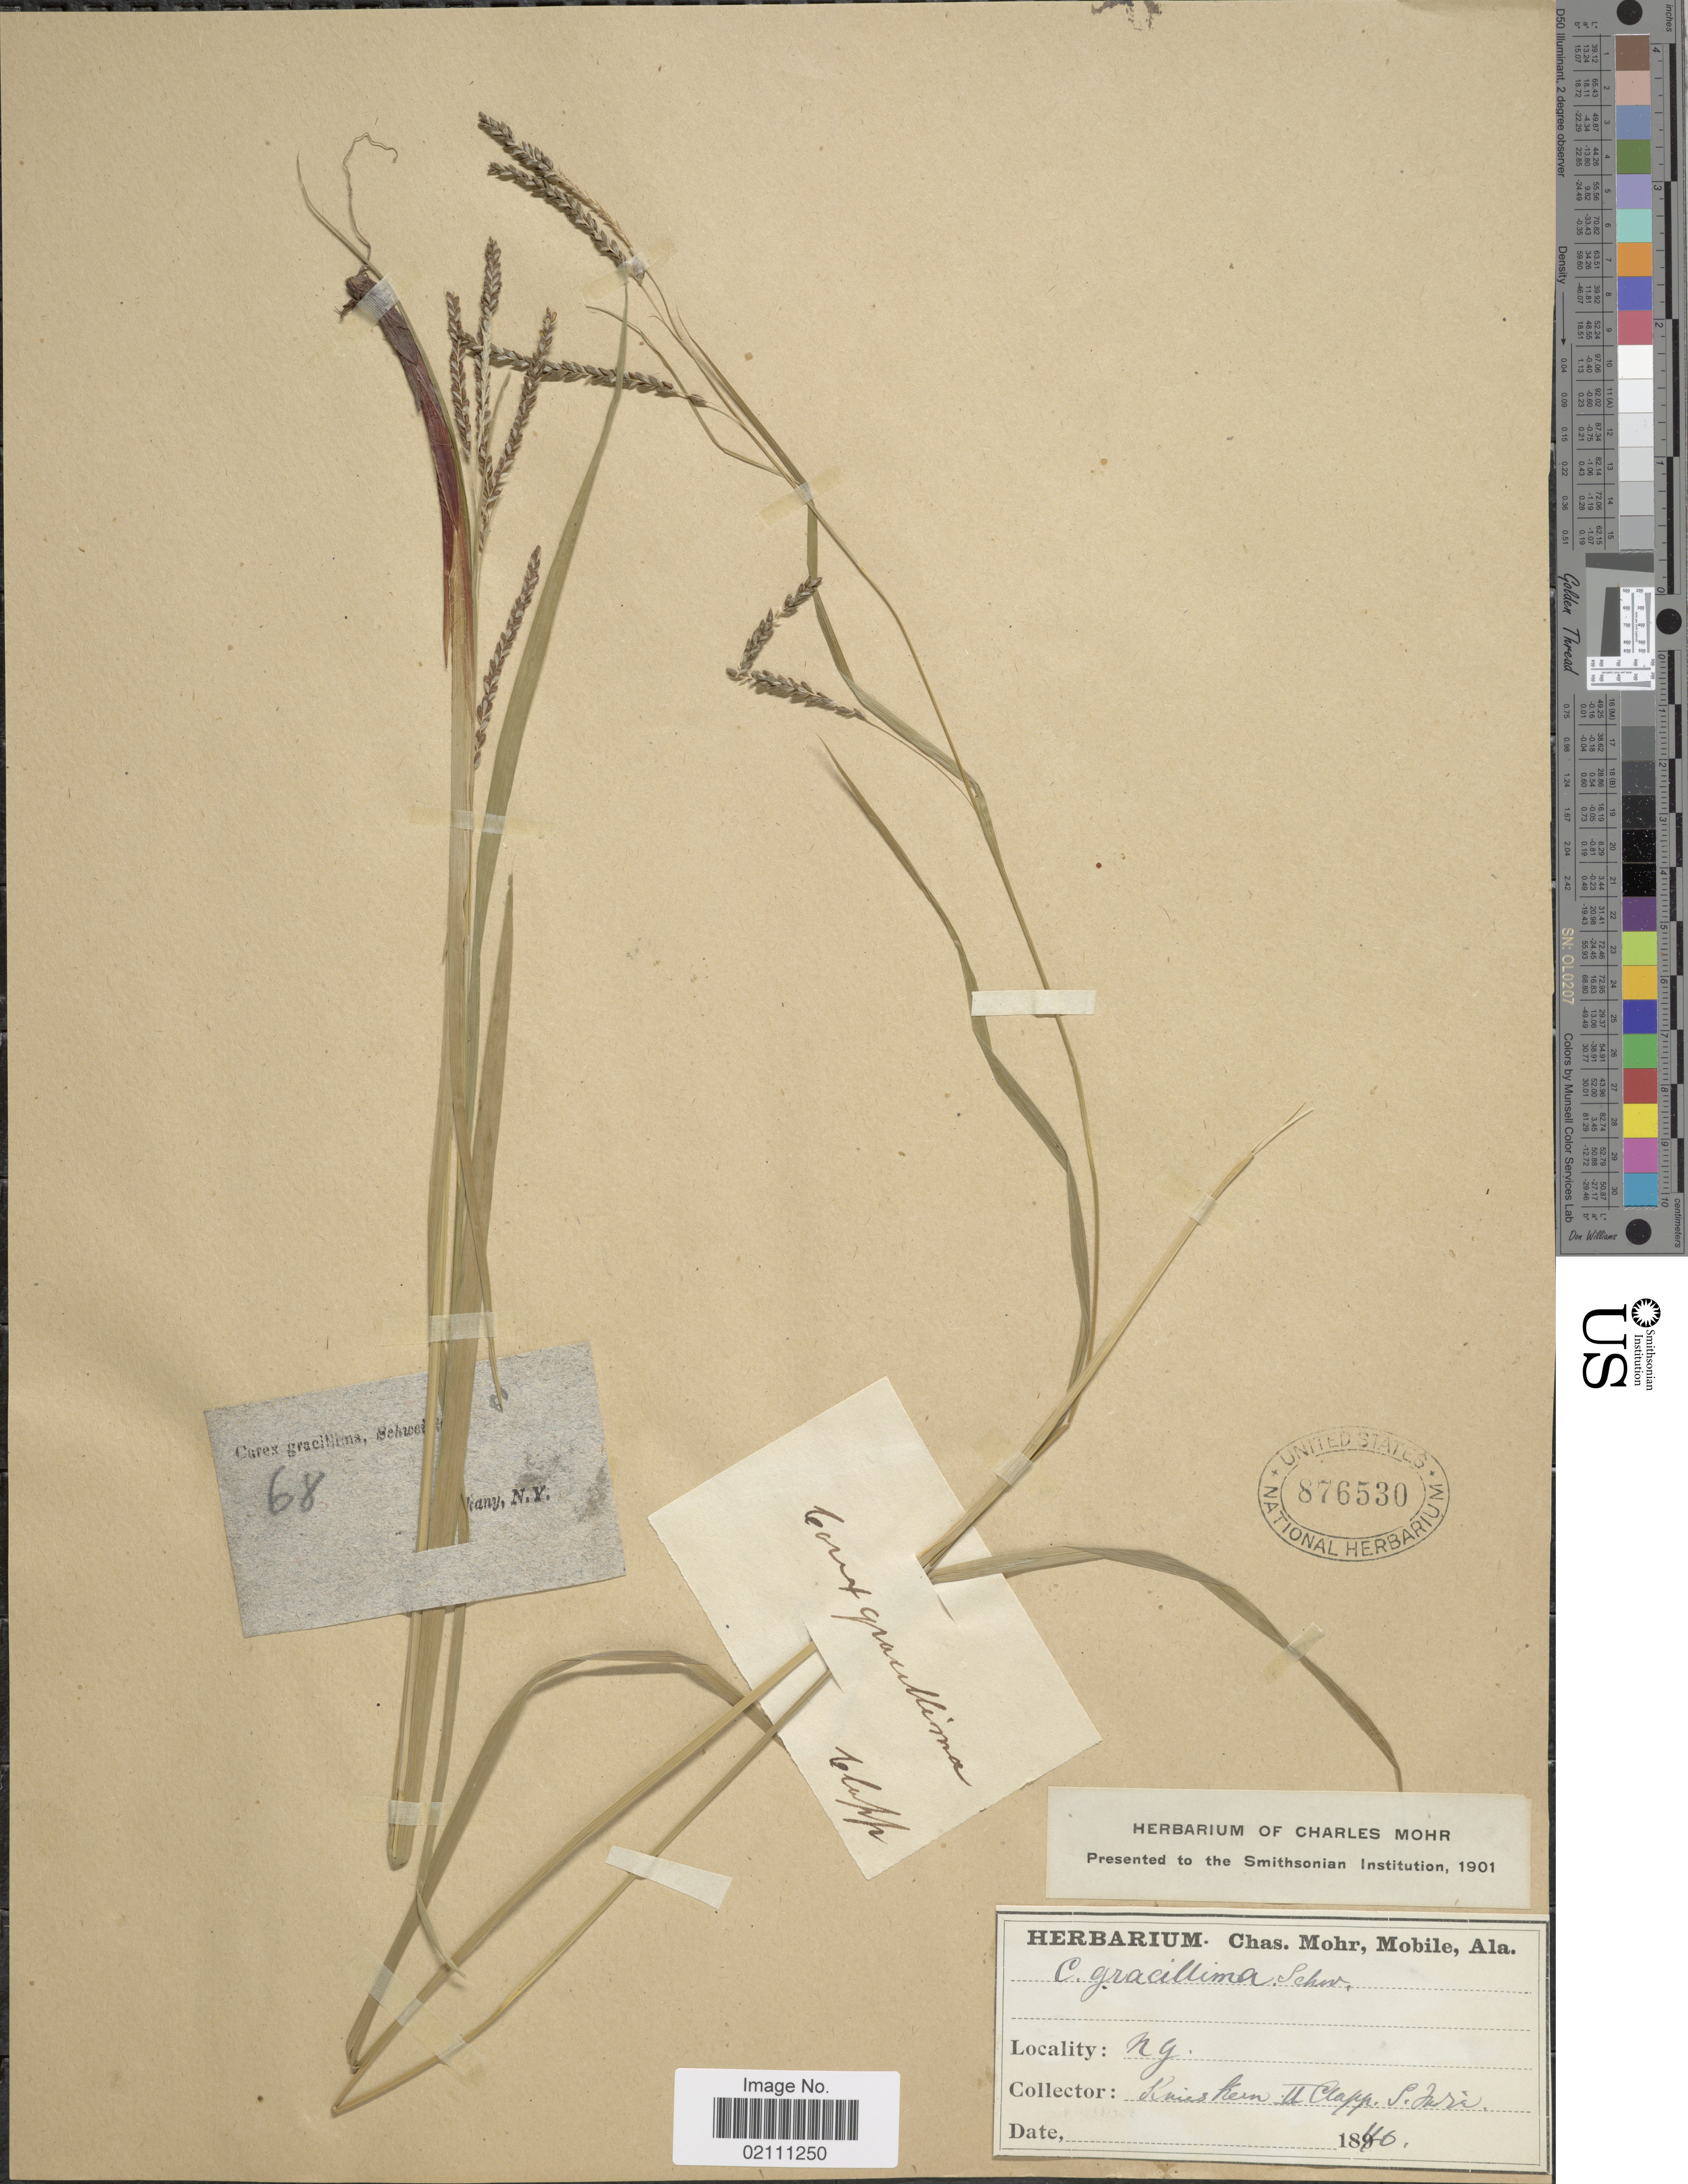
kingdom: Plantae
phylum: Tracheophyta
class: Liliopsida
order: Poales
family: Cyperaceae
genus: Carex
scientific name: Carex gracillima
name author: Schwein.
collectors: P. D. Knieskern, Clapp & Collector illegible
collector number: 68?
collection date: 1846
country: United States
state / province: New York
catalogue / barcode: US 876530